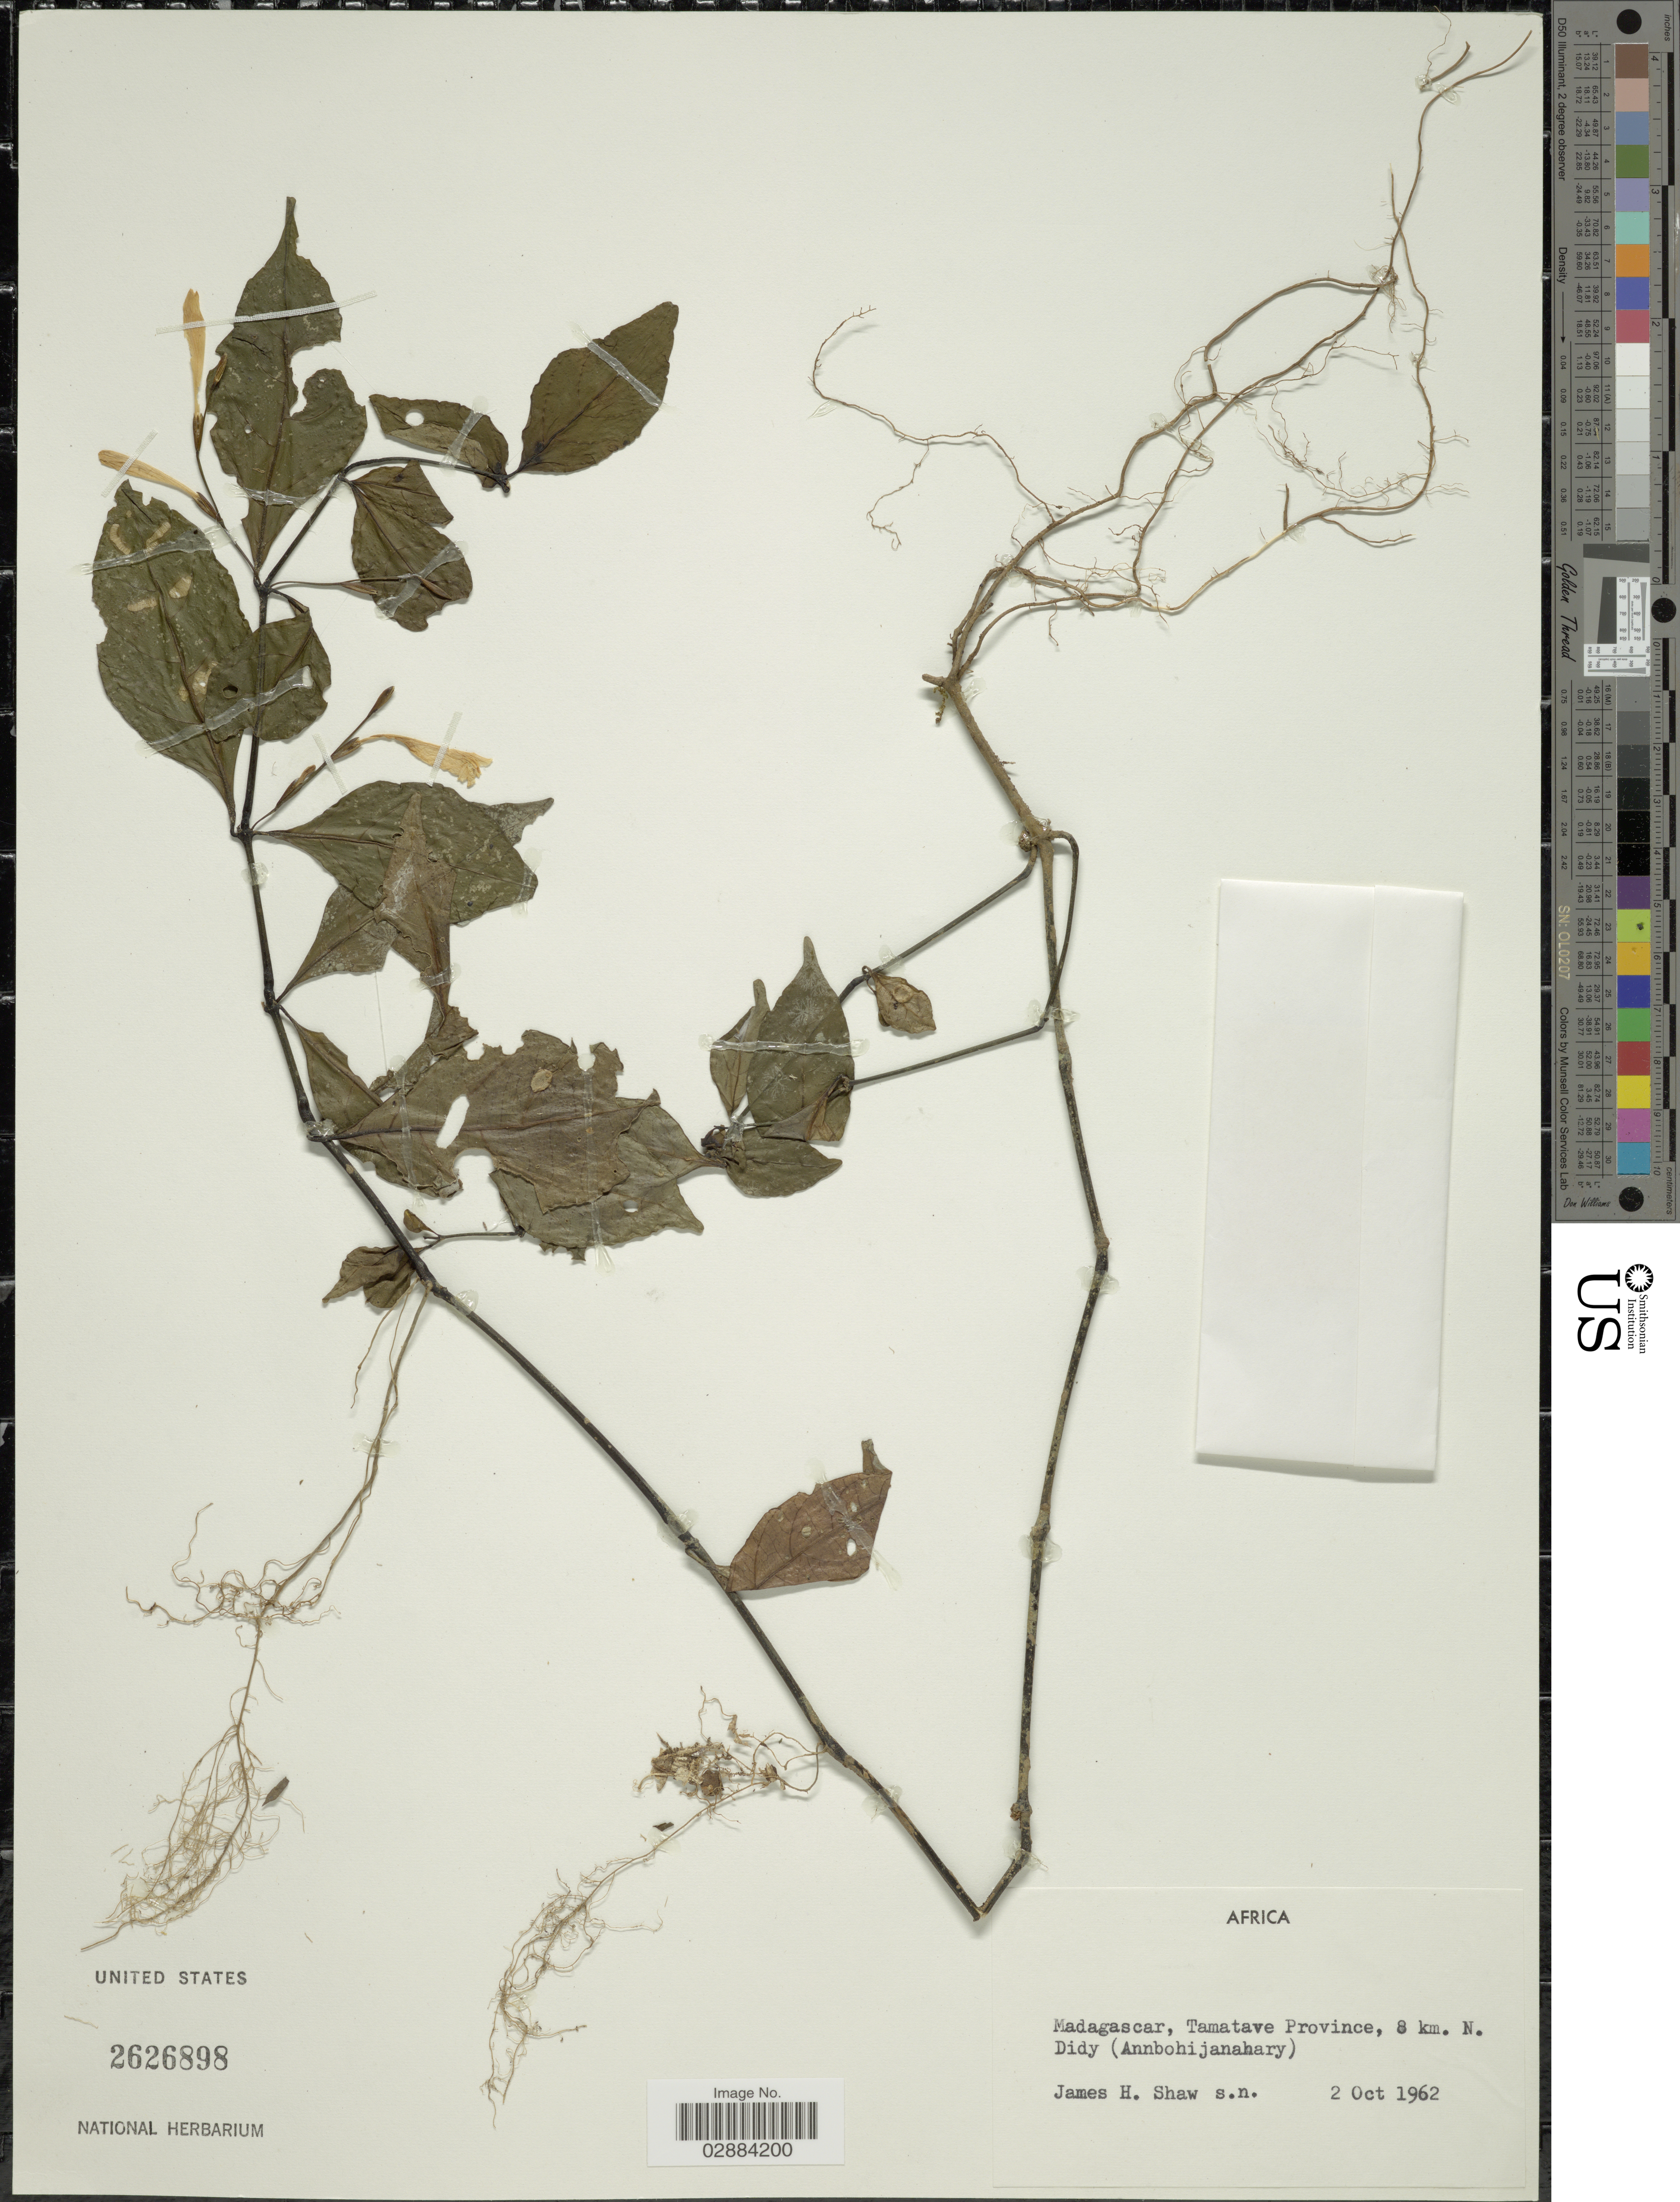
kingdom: Plantae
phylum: Tracheophyta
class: Magnoliopsida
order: Lamiales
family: Acanthaceae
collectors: J. H. Shaw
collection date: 1962-10-02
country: Madagascar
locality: Tamatave Province, 8 km. N. Didy (Annbohijanahary).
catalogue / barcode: US 2626898